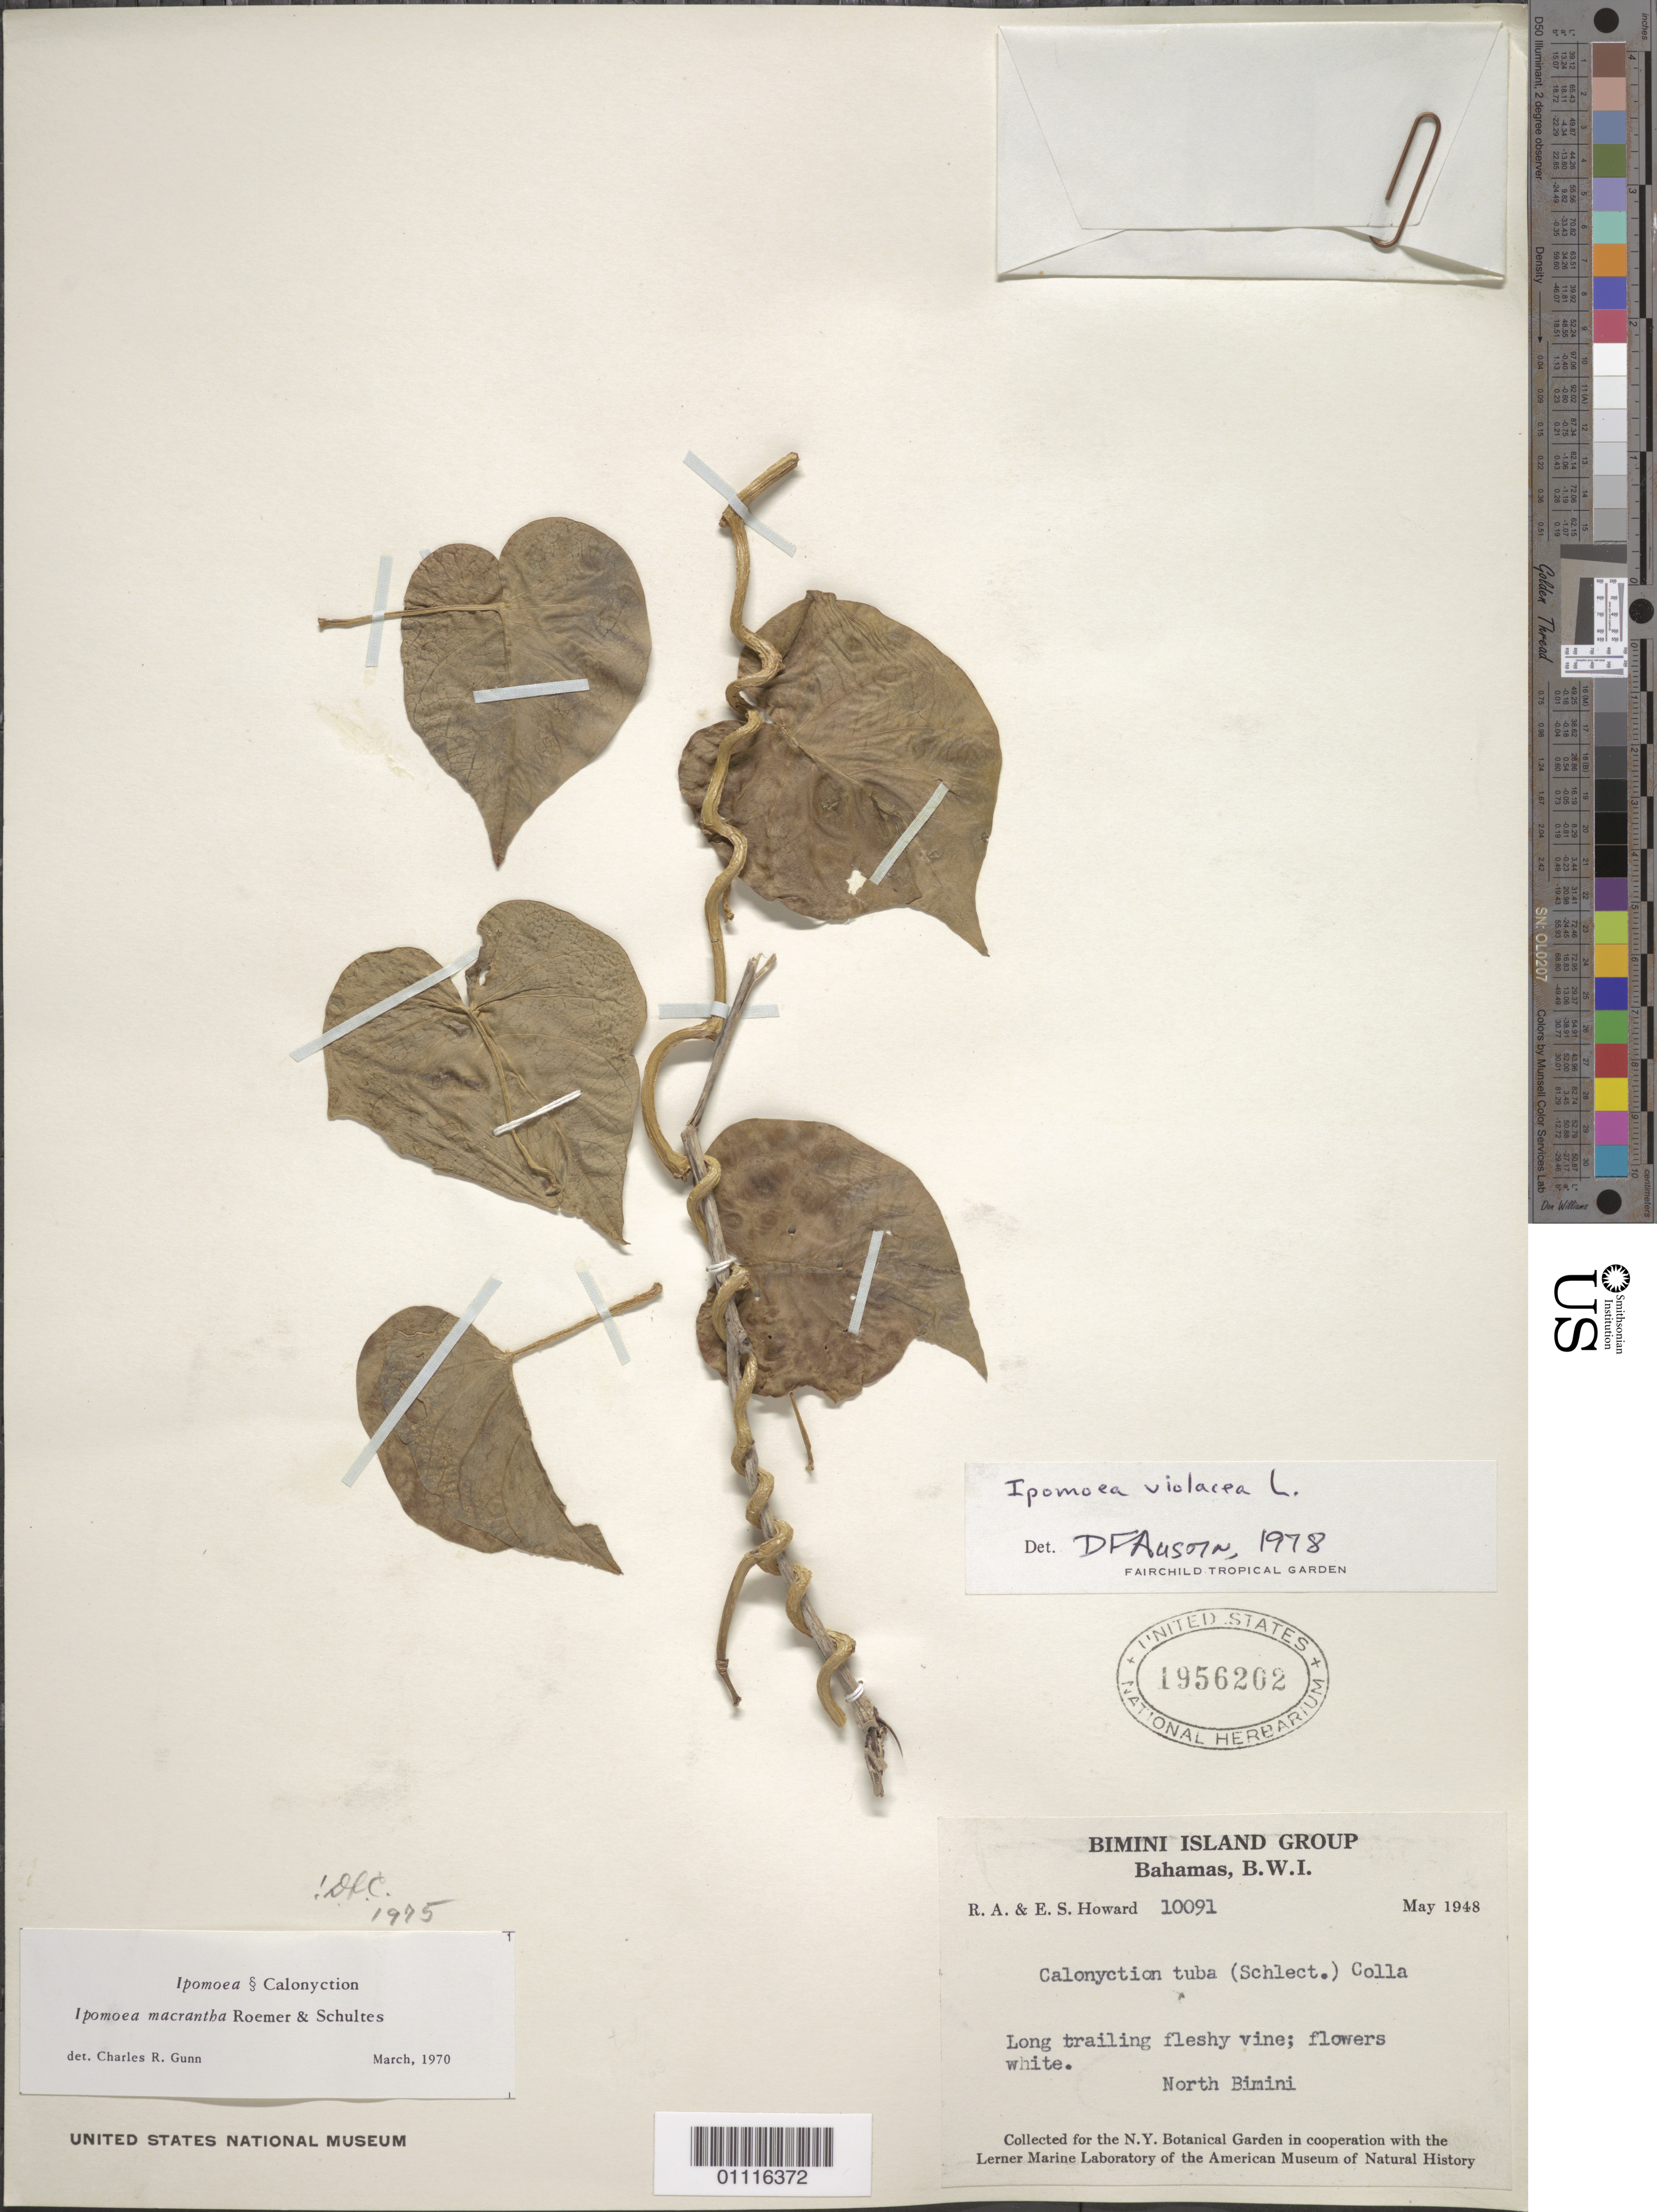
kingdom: Plantae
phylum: Tracheophyta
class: Magnoliopsida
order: Solanales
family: Convolvulaceae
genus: Ipomoea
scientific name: Ipomoea violacea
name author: L.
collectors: R. A. Howard & E. S. Howard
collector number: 10091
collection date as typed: May 1948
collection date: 1948-05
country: Bahamas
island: North Bimini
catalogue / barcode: US 1956202